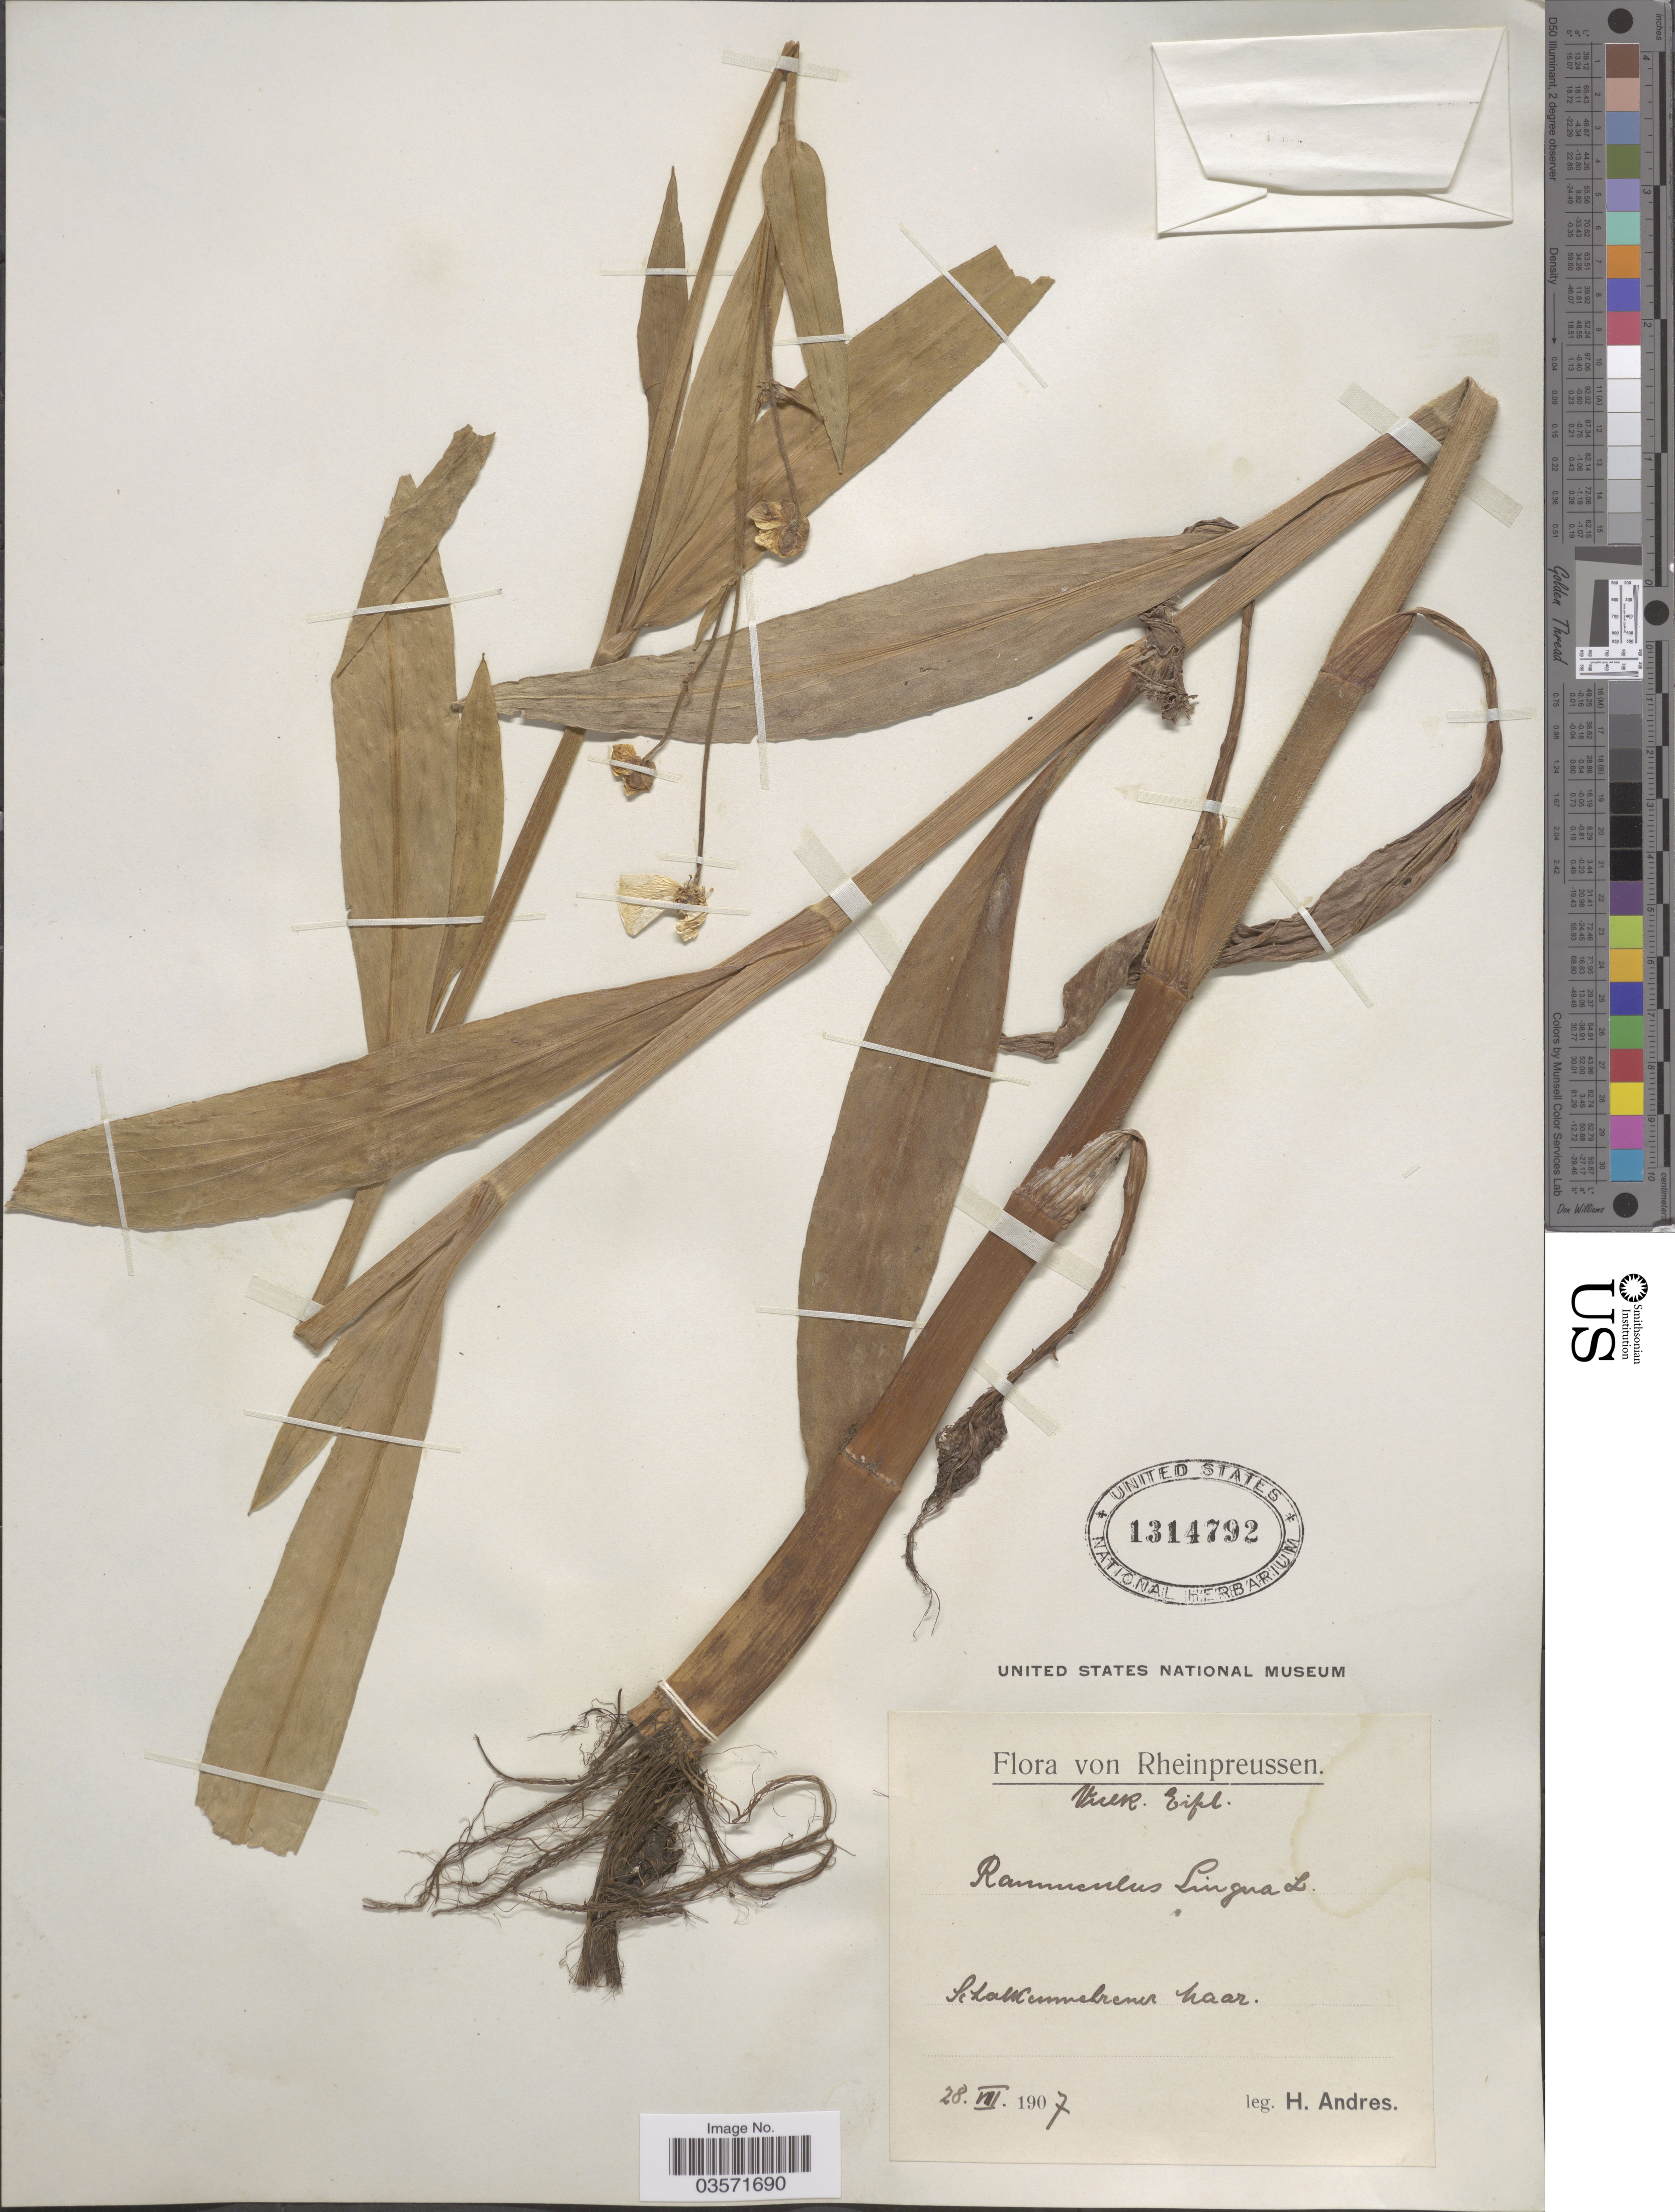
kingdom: Plantae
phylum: Tracheophyta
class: Magnoliopsida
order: Ranunculales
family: Ranunculaceae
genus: Ranunculus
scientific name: Ranunculus lingua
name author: L.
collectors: H. Andres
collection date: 1907-07-28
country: Germany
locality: Rheinpreussen. Vuer [interpreted]. Eifl [interpreted]. Sitamcumebrenc haar. [interpreted]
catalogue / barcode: US 1314792